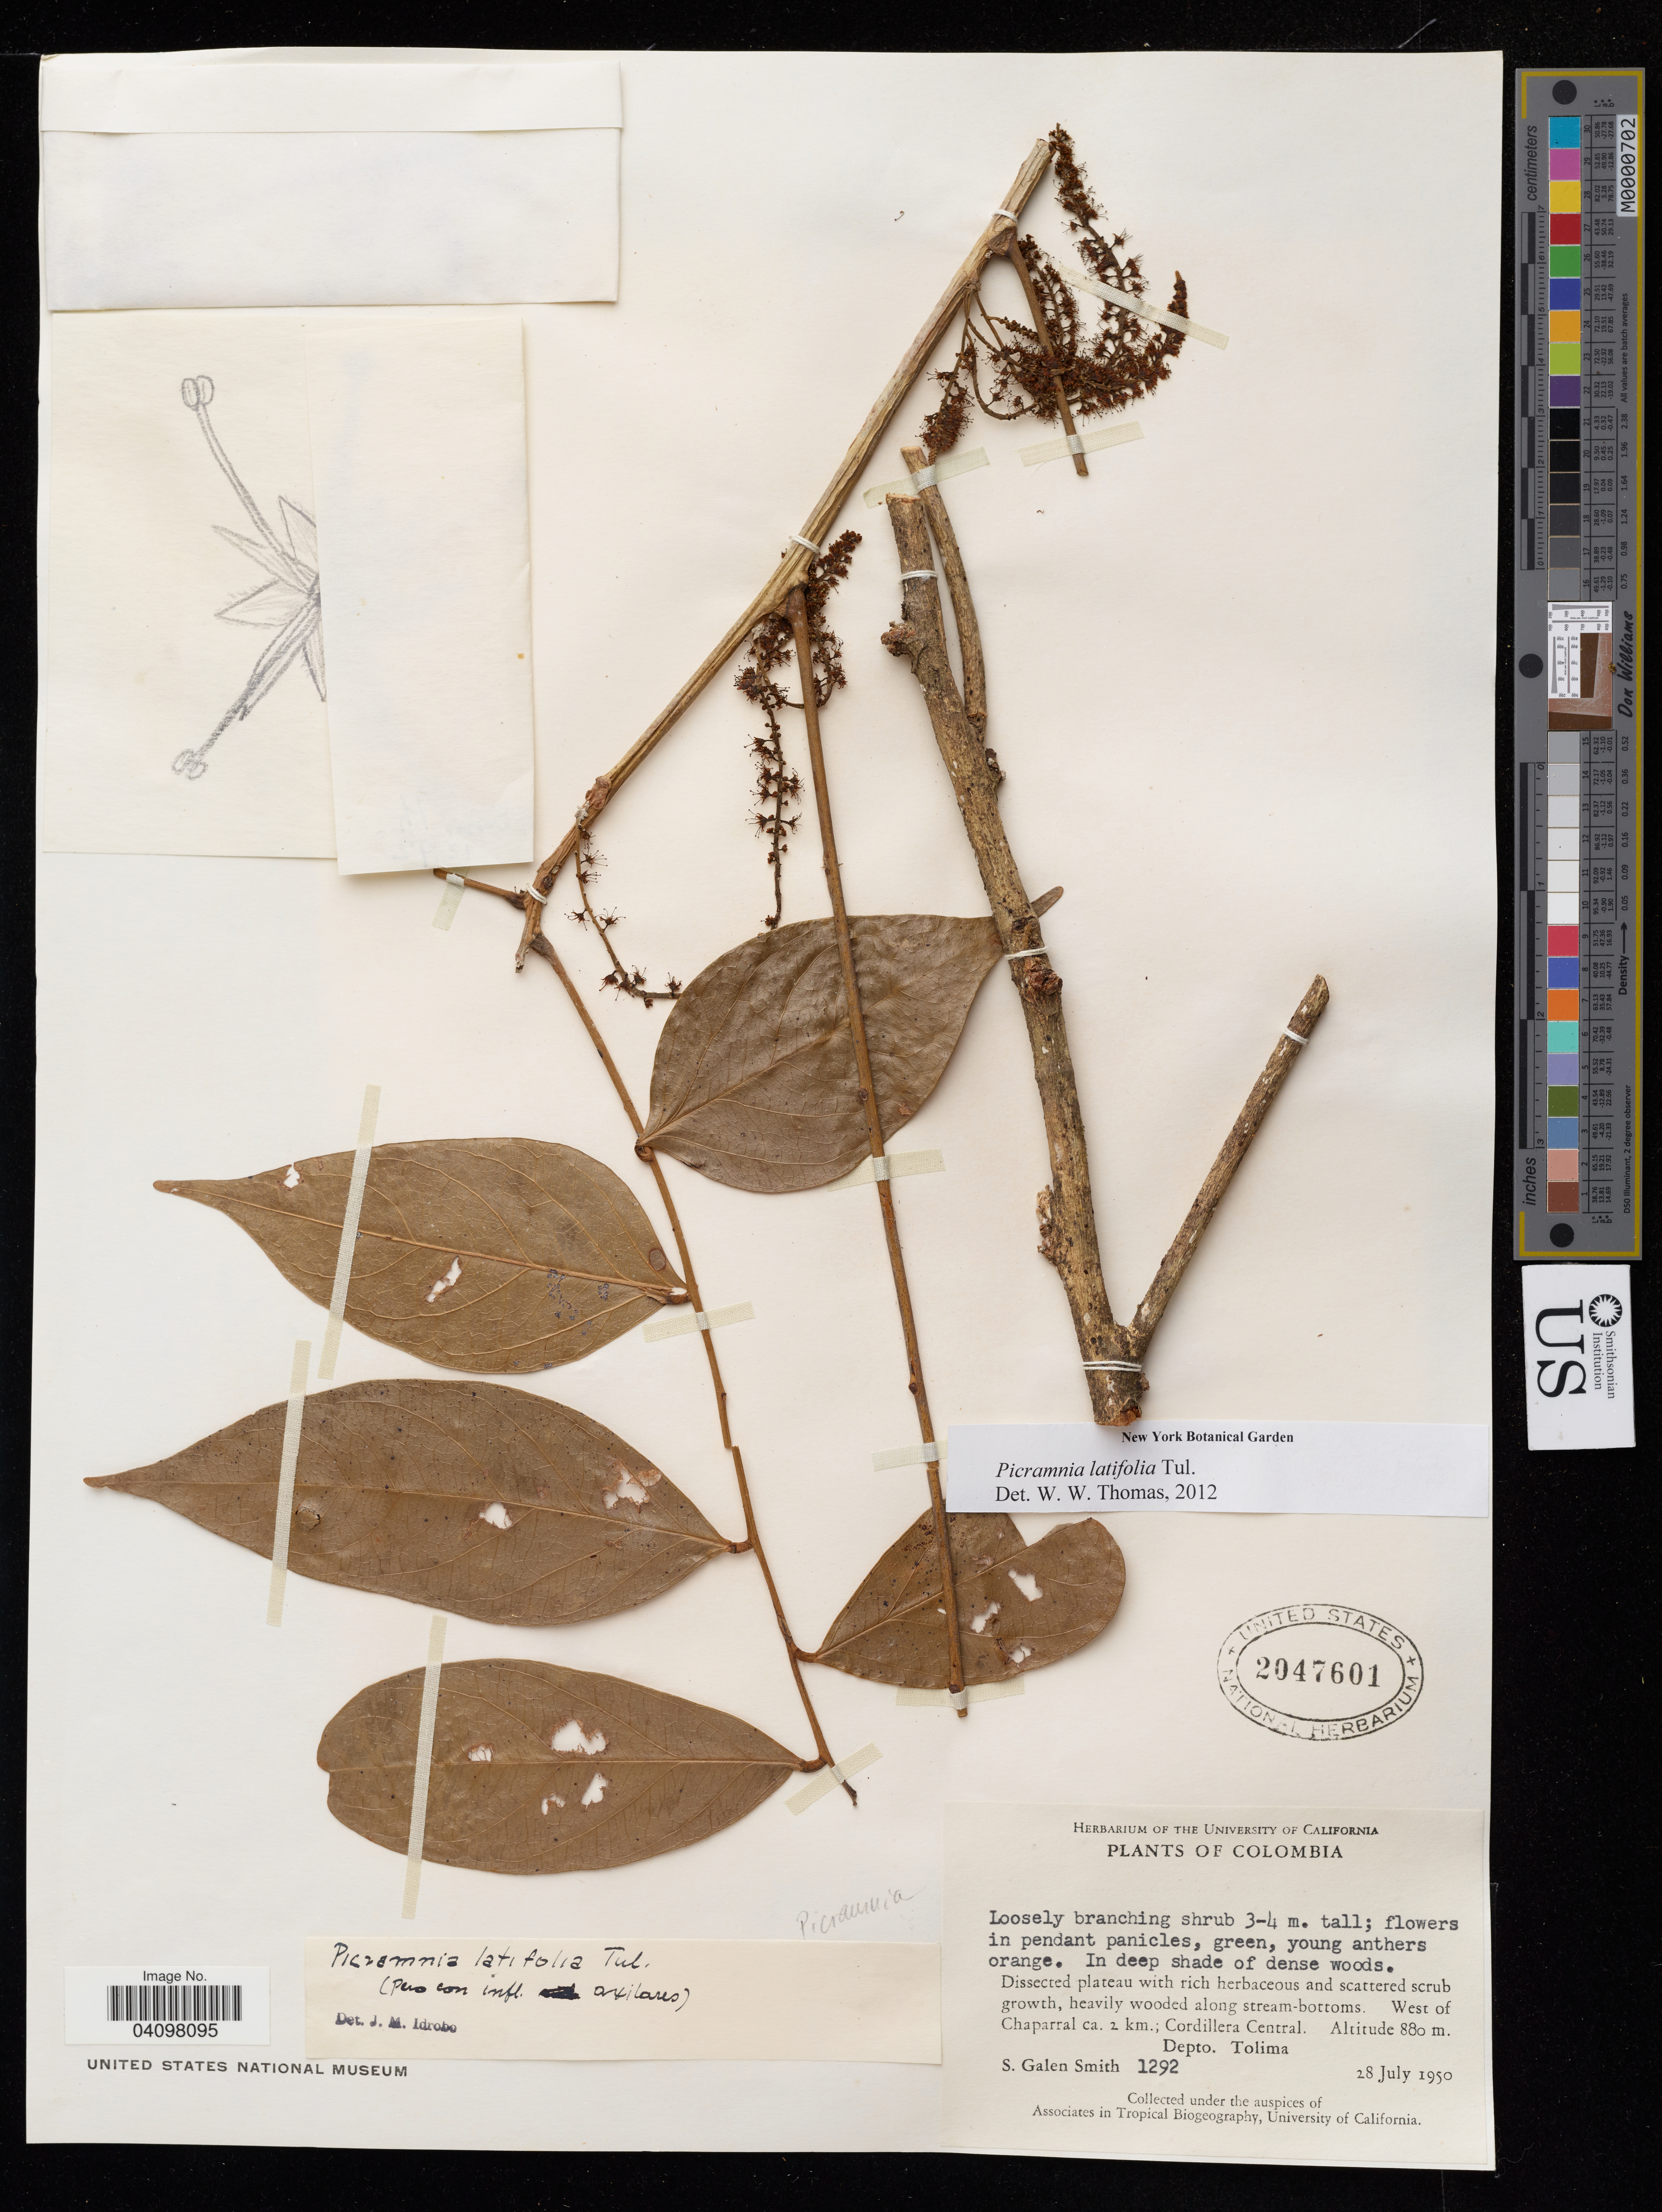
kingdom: Plantae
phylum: Tracheophyta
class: Magnoliopsida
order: Picramniales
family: Picramniaceae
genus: Picramnia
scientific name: Picramnia latifolia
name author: Tul.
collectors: S. G. Smith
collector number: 1292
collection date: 1950-07-28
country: Colombia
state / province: Tolima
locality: Colombia. West of Chaparral ca. 2 km. Cordillera Central. Depto. Tolima.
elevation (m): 880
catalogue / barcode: US 2047601